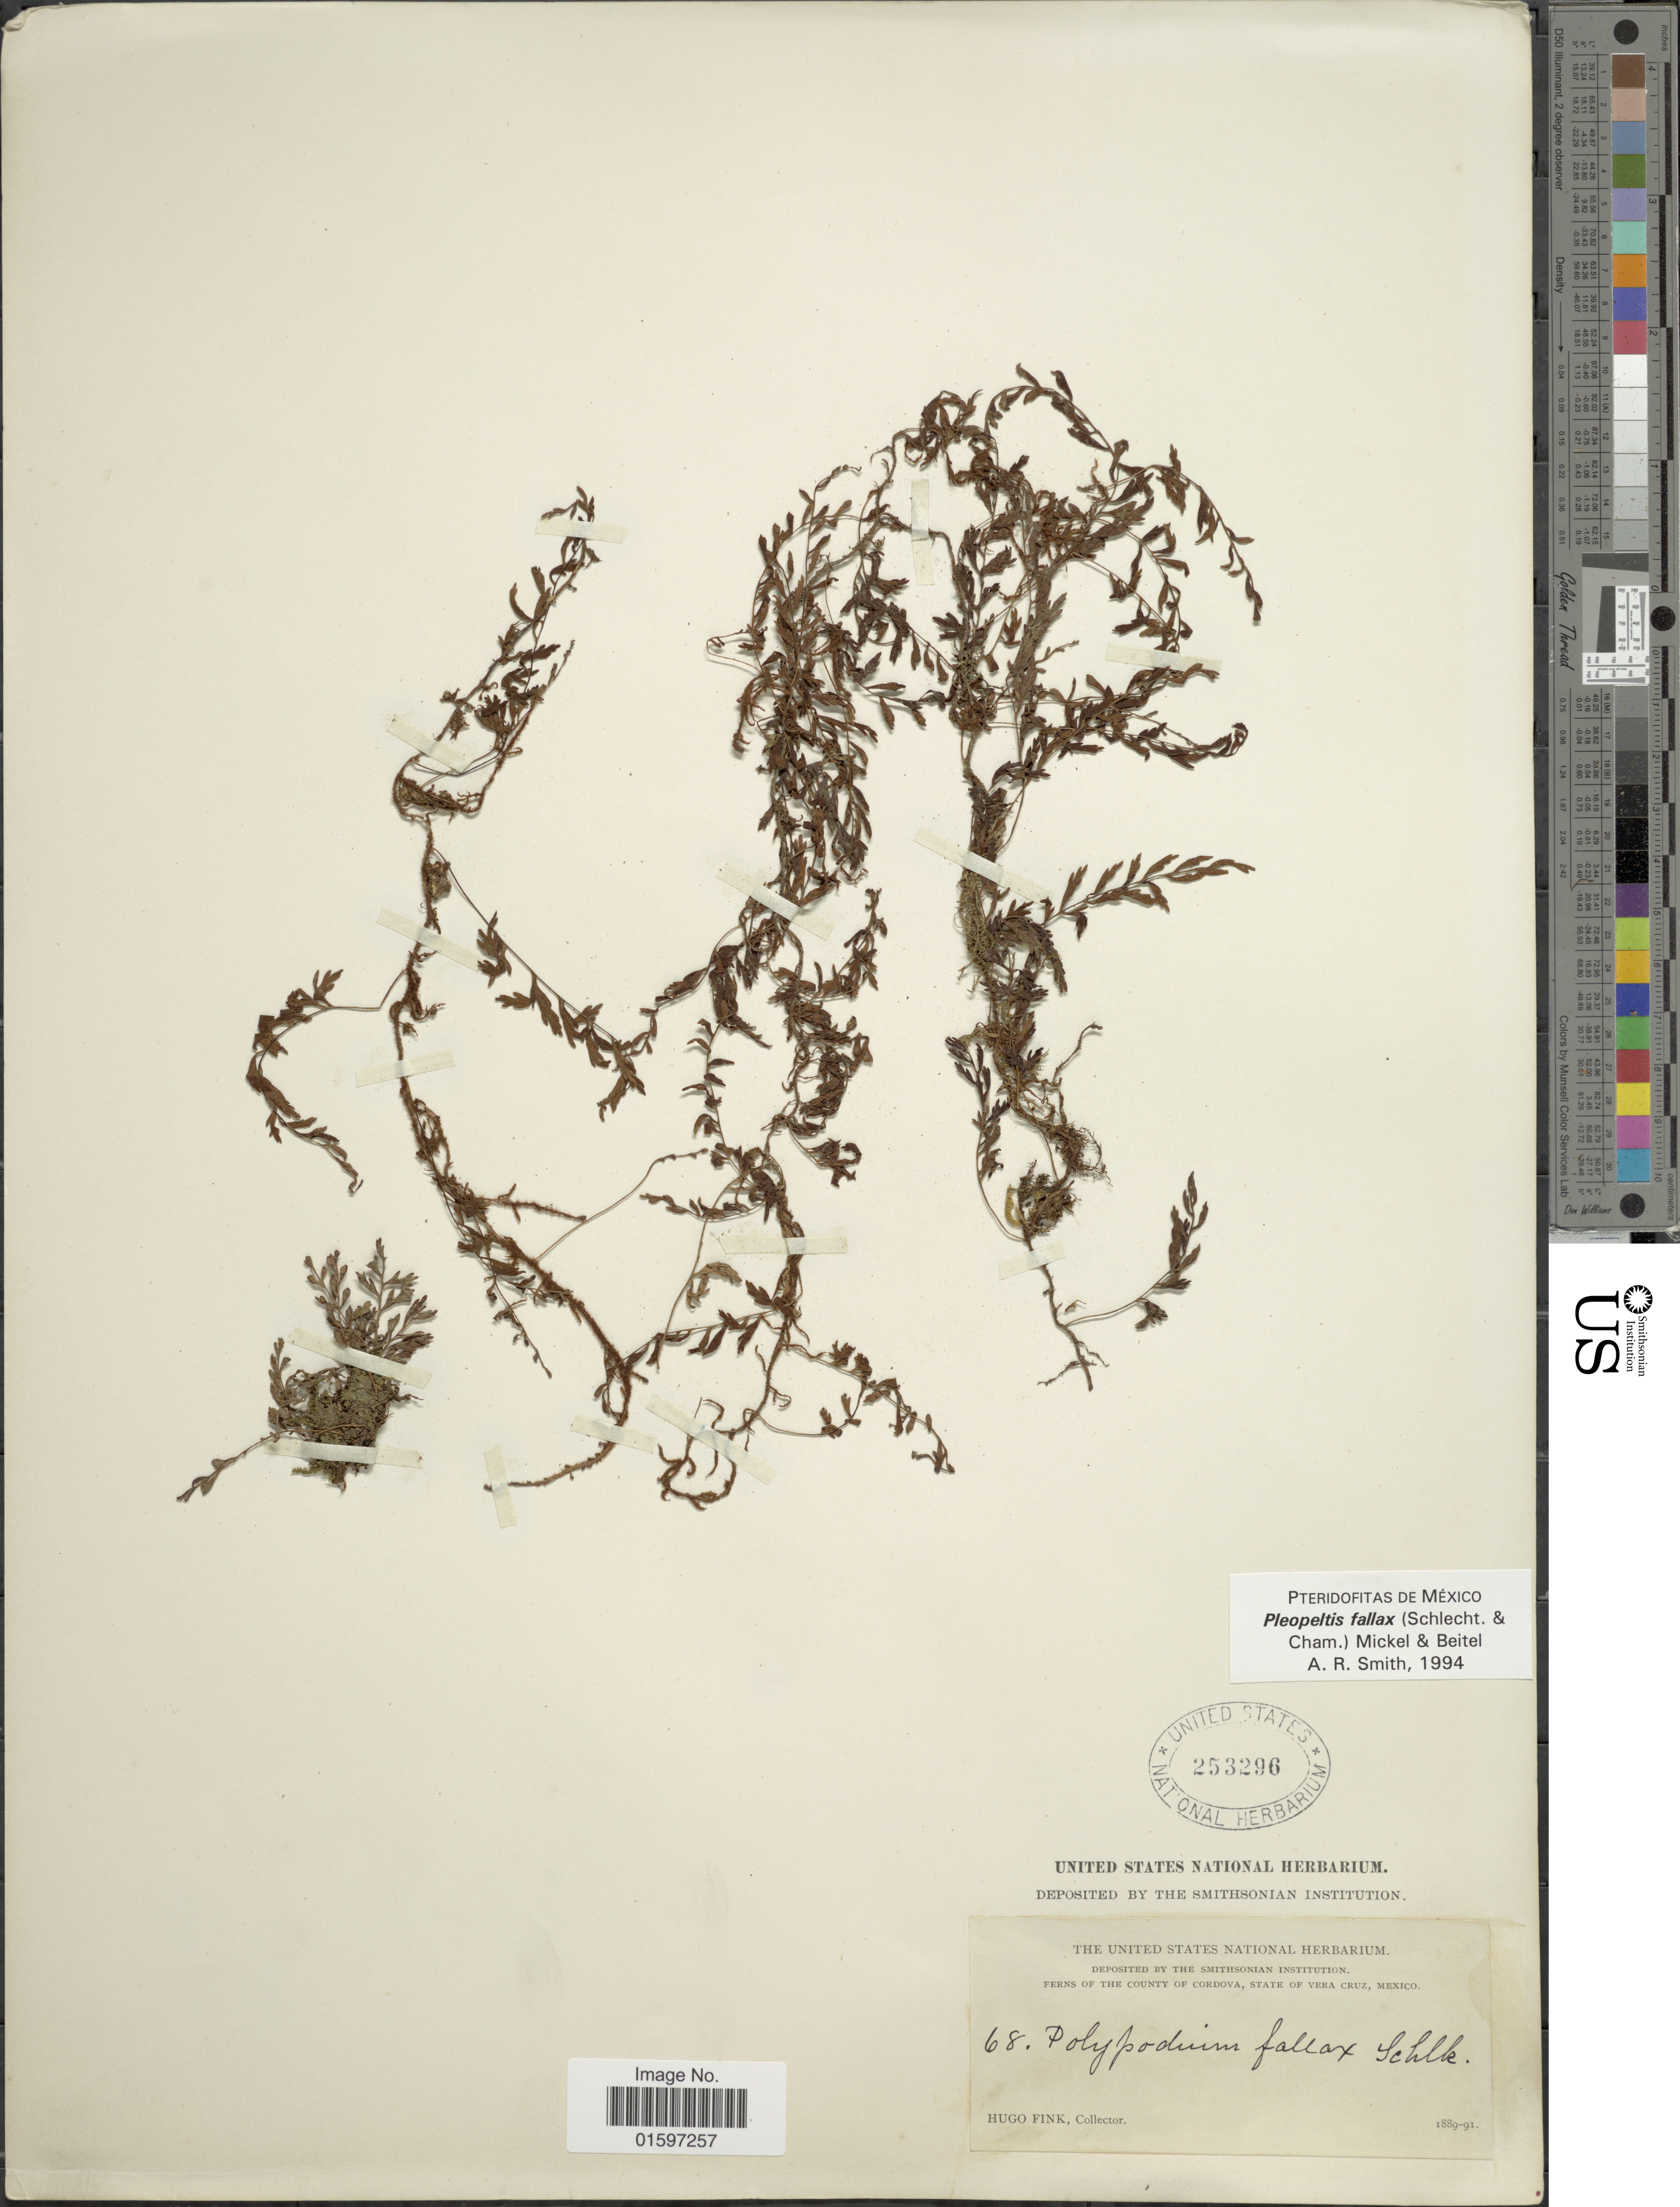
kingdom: Plantae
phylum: Tracheophyta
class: Polypodiopsida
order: Polypodiales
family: Polypodiaceae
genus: Pleopeltis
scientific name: Pleopeltis fallax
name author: (Schltdl. & Cham.) Mickel & Beitel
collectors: H. Fink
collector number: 68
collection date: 1889/1891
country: Mexico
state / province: Veracruz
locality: County of Cordova, State of Vera Cruz, Mexico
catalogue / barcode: US 253296